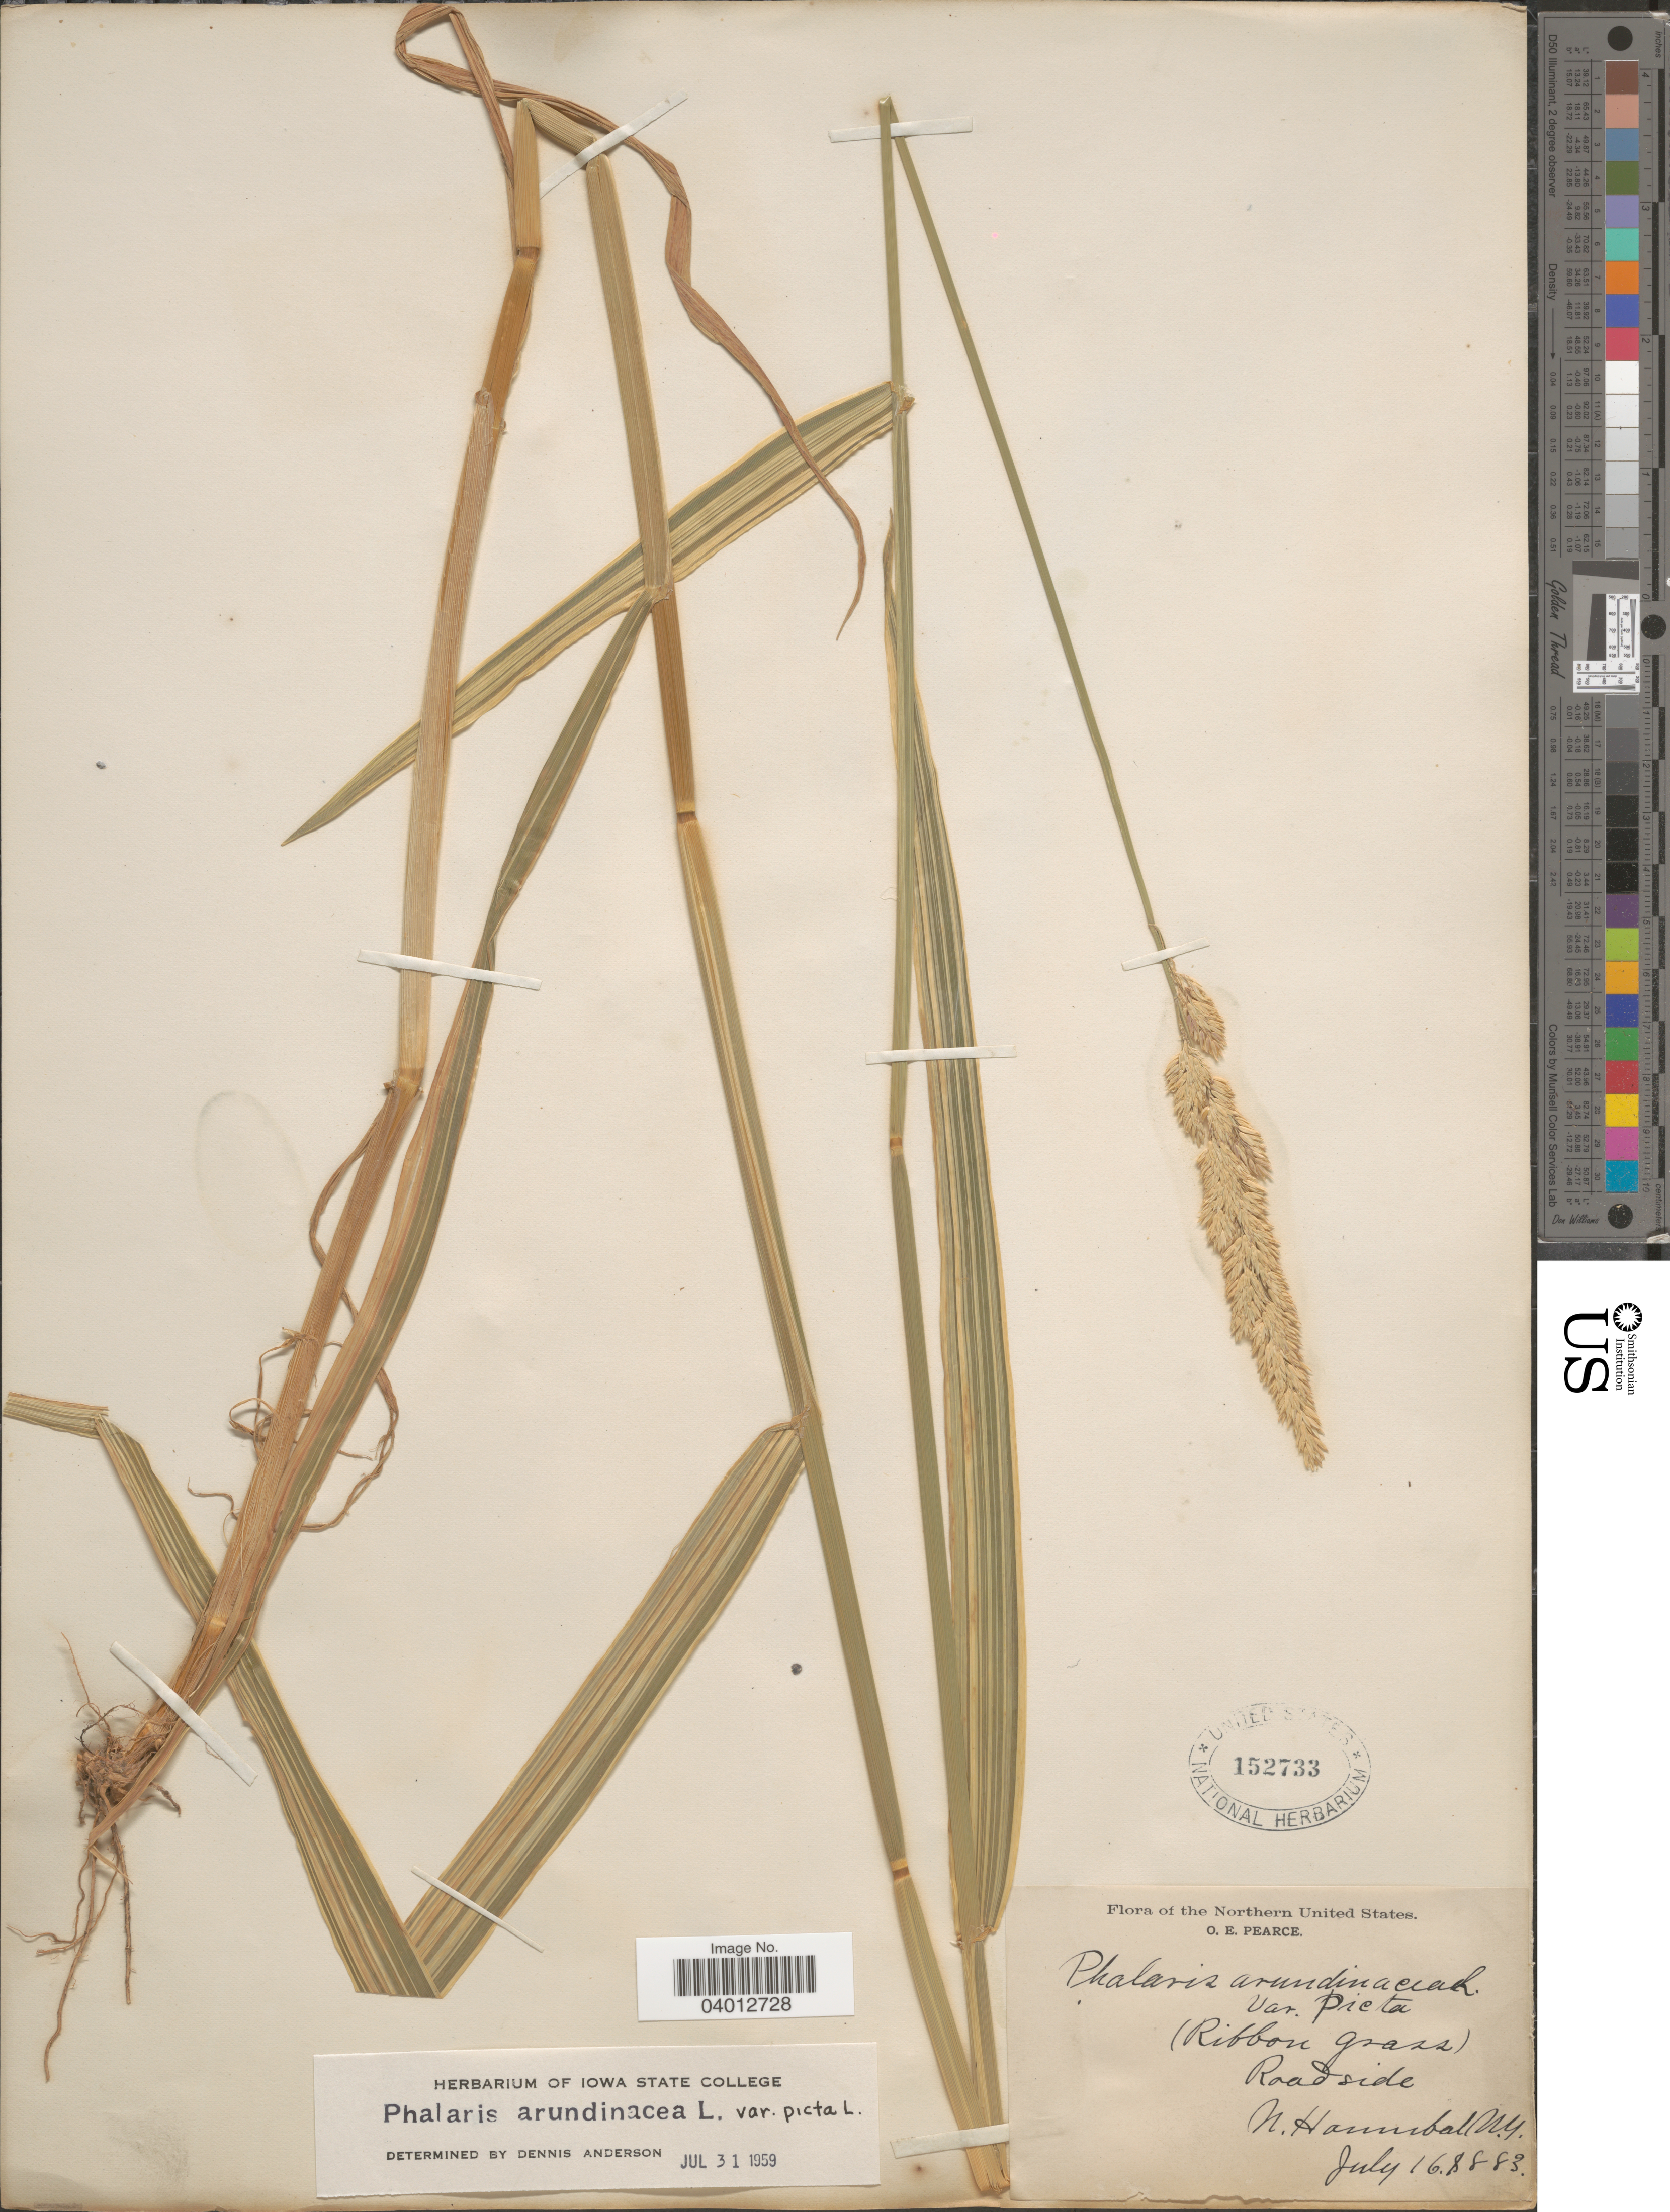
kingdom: Plantae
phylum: Tracheophyta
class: Liliopsida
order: Poales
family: Poaceae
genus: Phalaris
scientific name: Phalaris arundinacea var. picta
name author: Lam.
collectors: O. E. Pearce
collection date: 1883-07-16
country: United States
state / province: New York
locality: The Northern United States. Roadside. N. Hannibal.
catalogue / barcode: US 152733